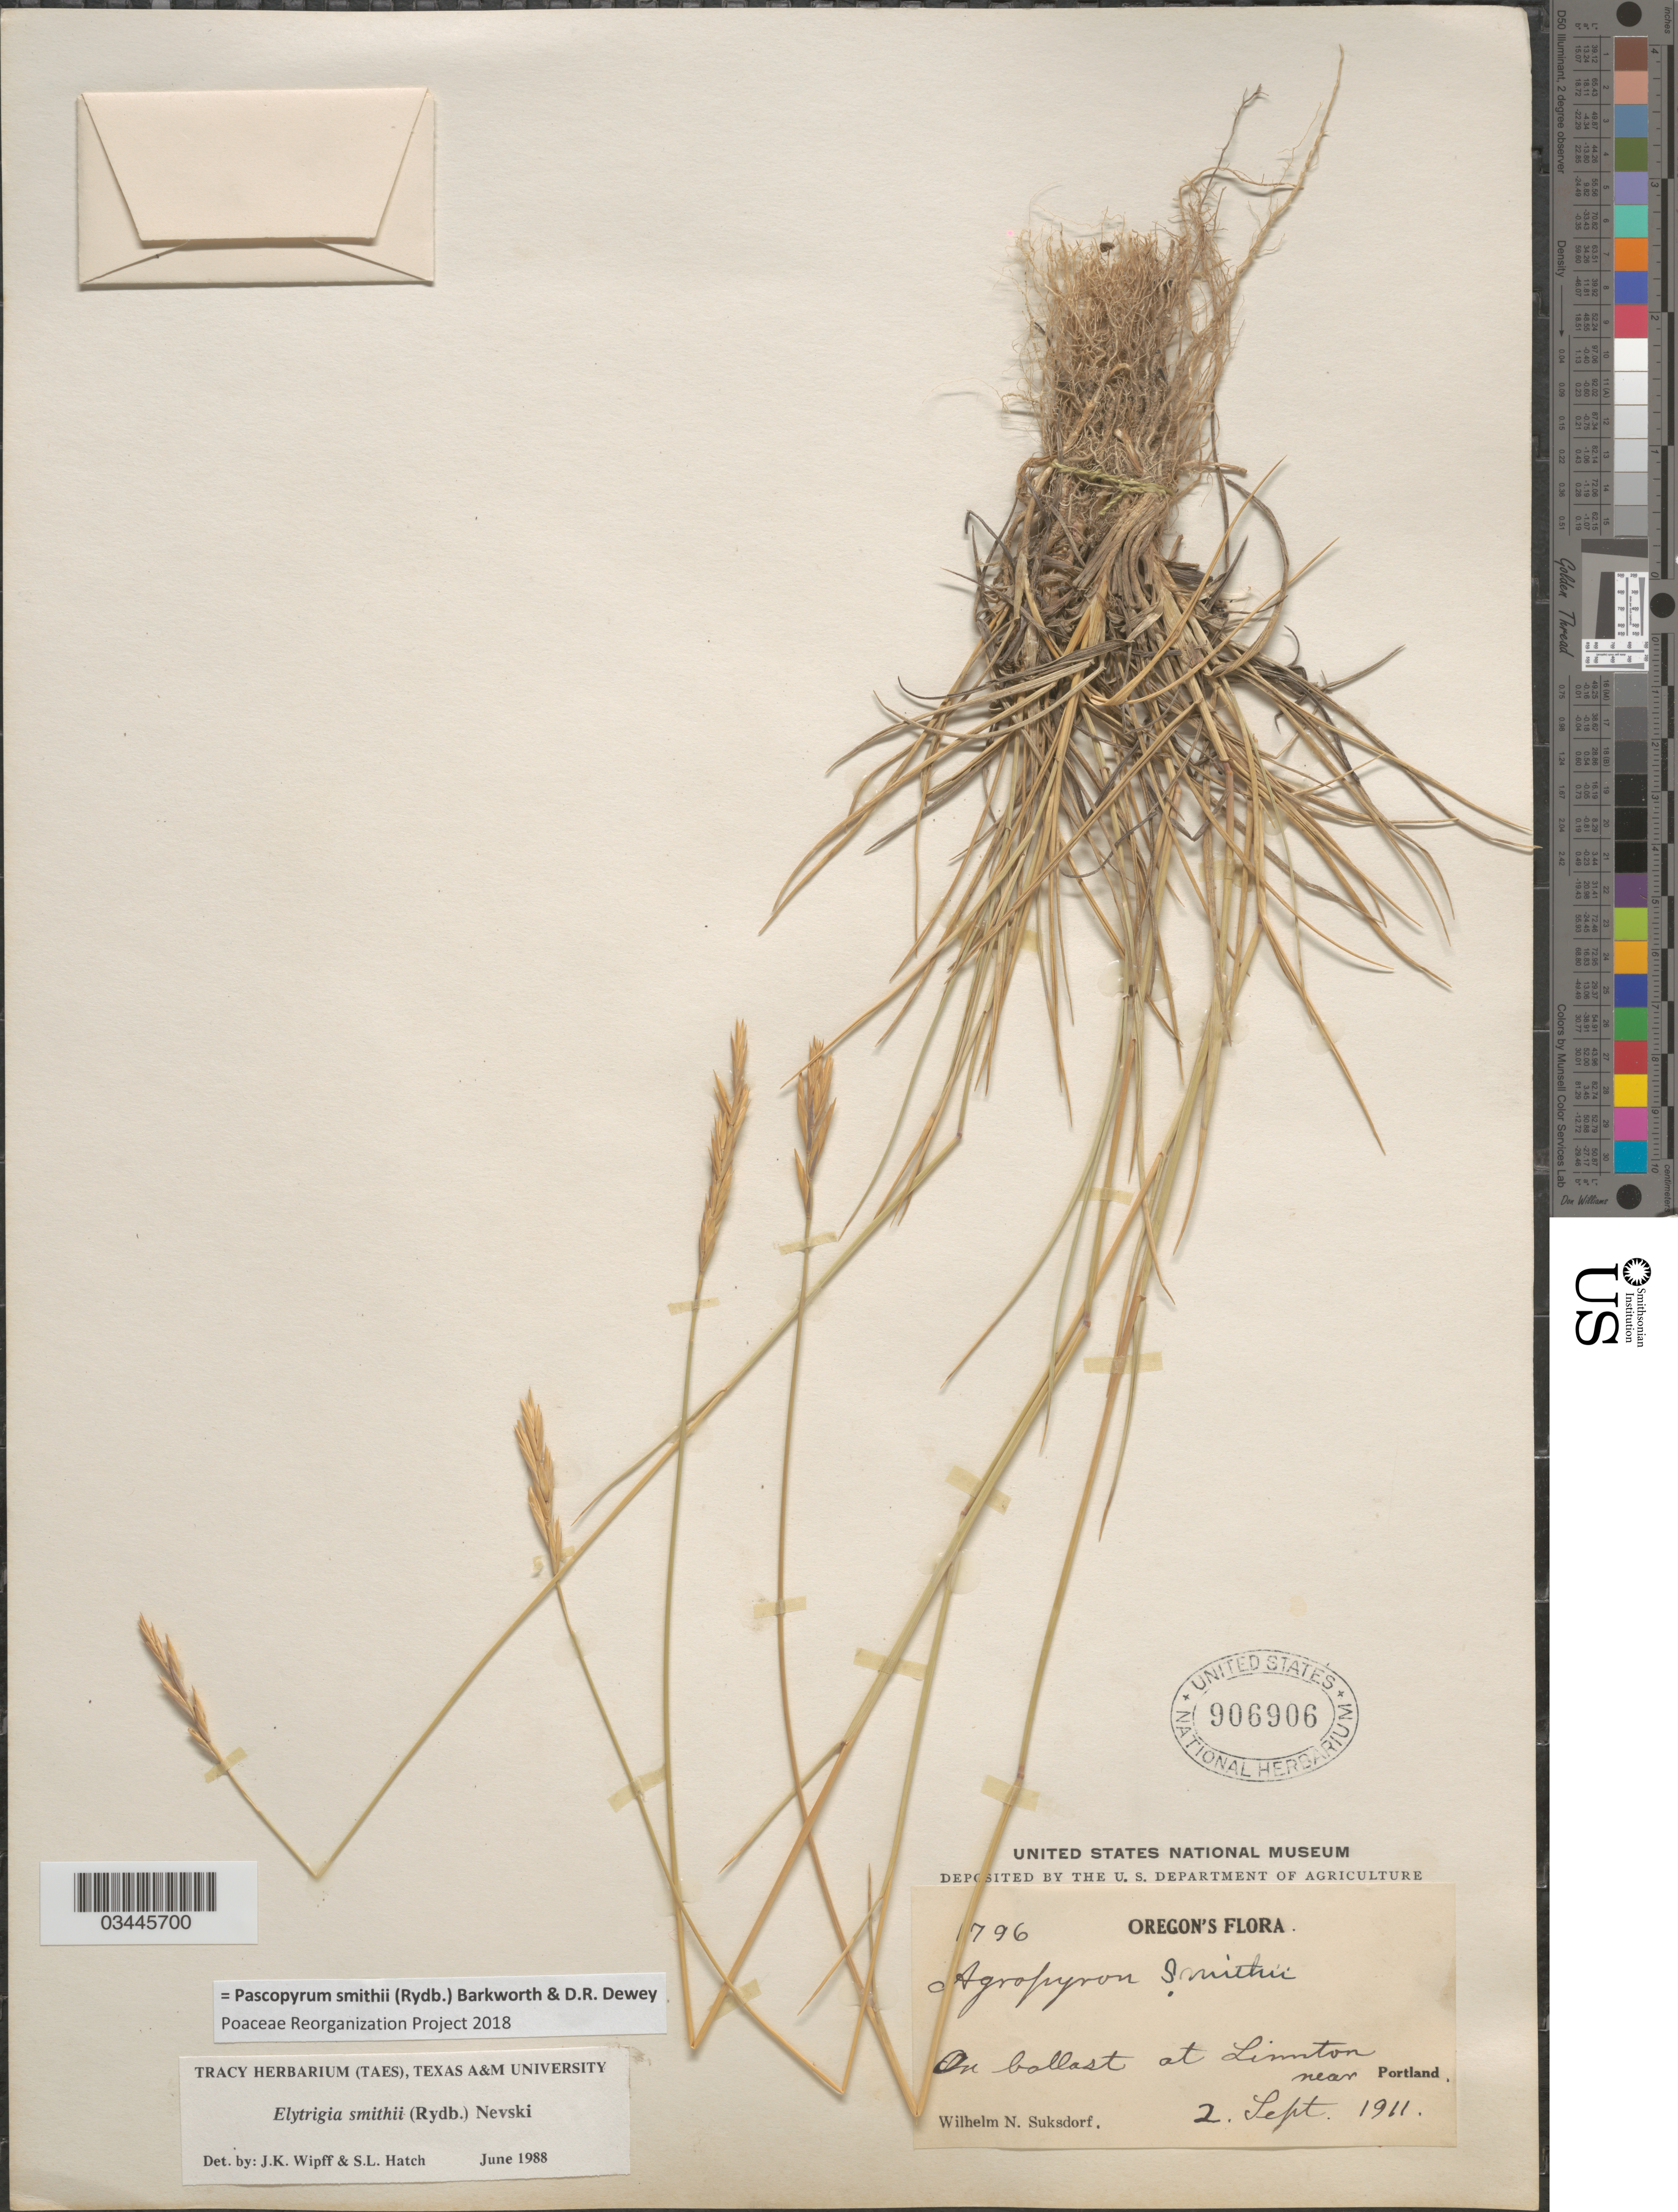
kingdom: Plantae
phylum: Tracheophyta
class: Liliopsida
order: Poales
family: Poaceae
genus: Pascopyrum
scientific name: Pascopyrum smithii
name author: (Rydb.) Barkworth & Dewey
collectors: W. N. Suksdorf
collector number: !796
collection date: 1911-09-02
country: United States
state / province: Oregon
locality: On ballast at Linnton, near Portland.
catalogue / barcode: US 906906